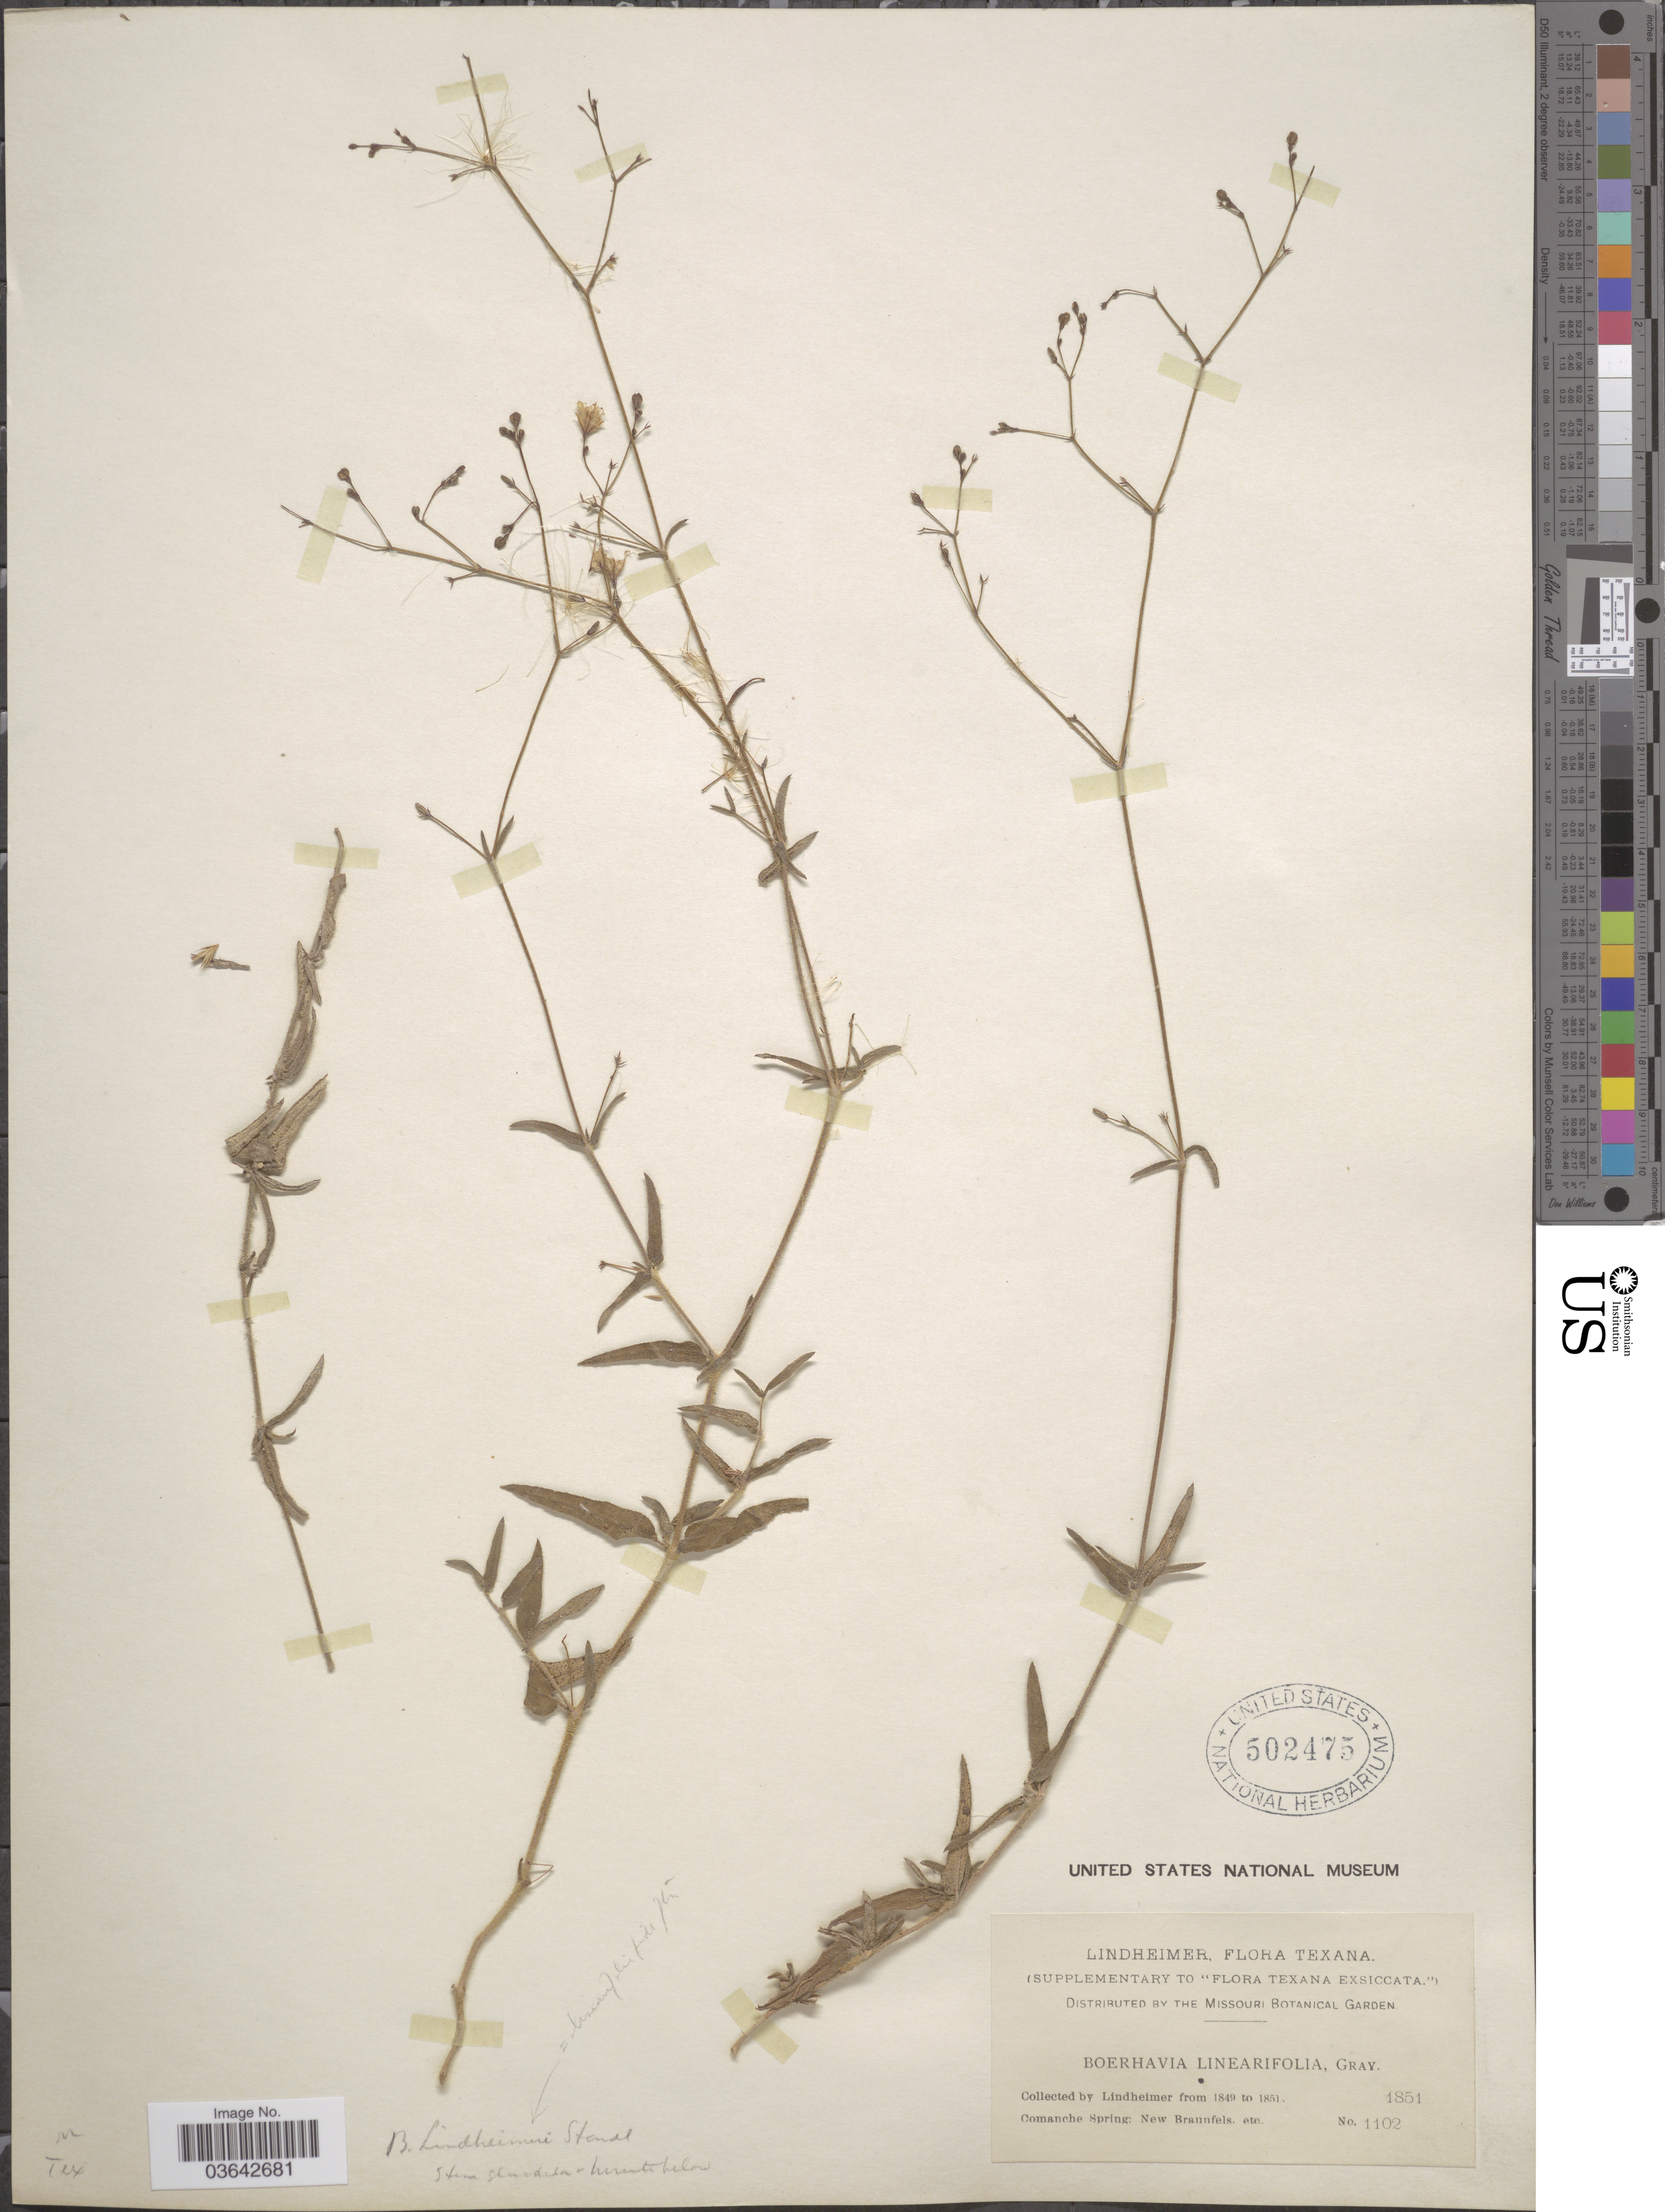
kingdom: Plantae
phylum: Tracheophyta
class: Magnoliopsida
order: Caryophyllales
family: Nyctaginaceae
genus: Boerhavia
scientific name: Boerhavia linearifolia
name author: A. Gray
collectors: -. Lindheimer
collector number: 1102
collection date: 1851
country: United States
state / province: Texas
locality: Comanche Spring: New Braunfels.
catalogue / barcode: US 502475